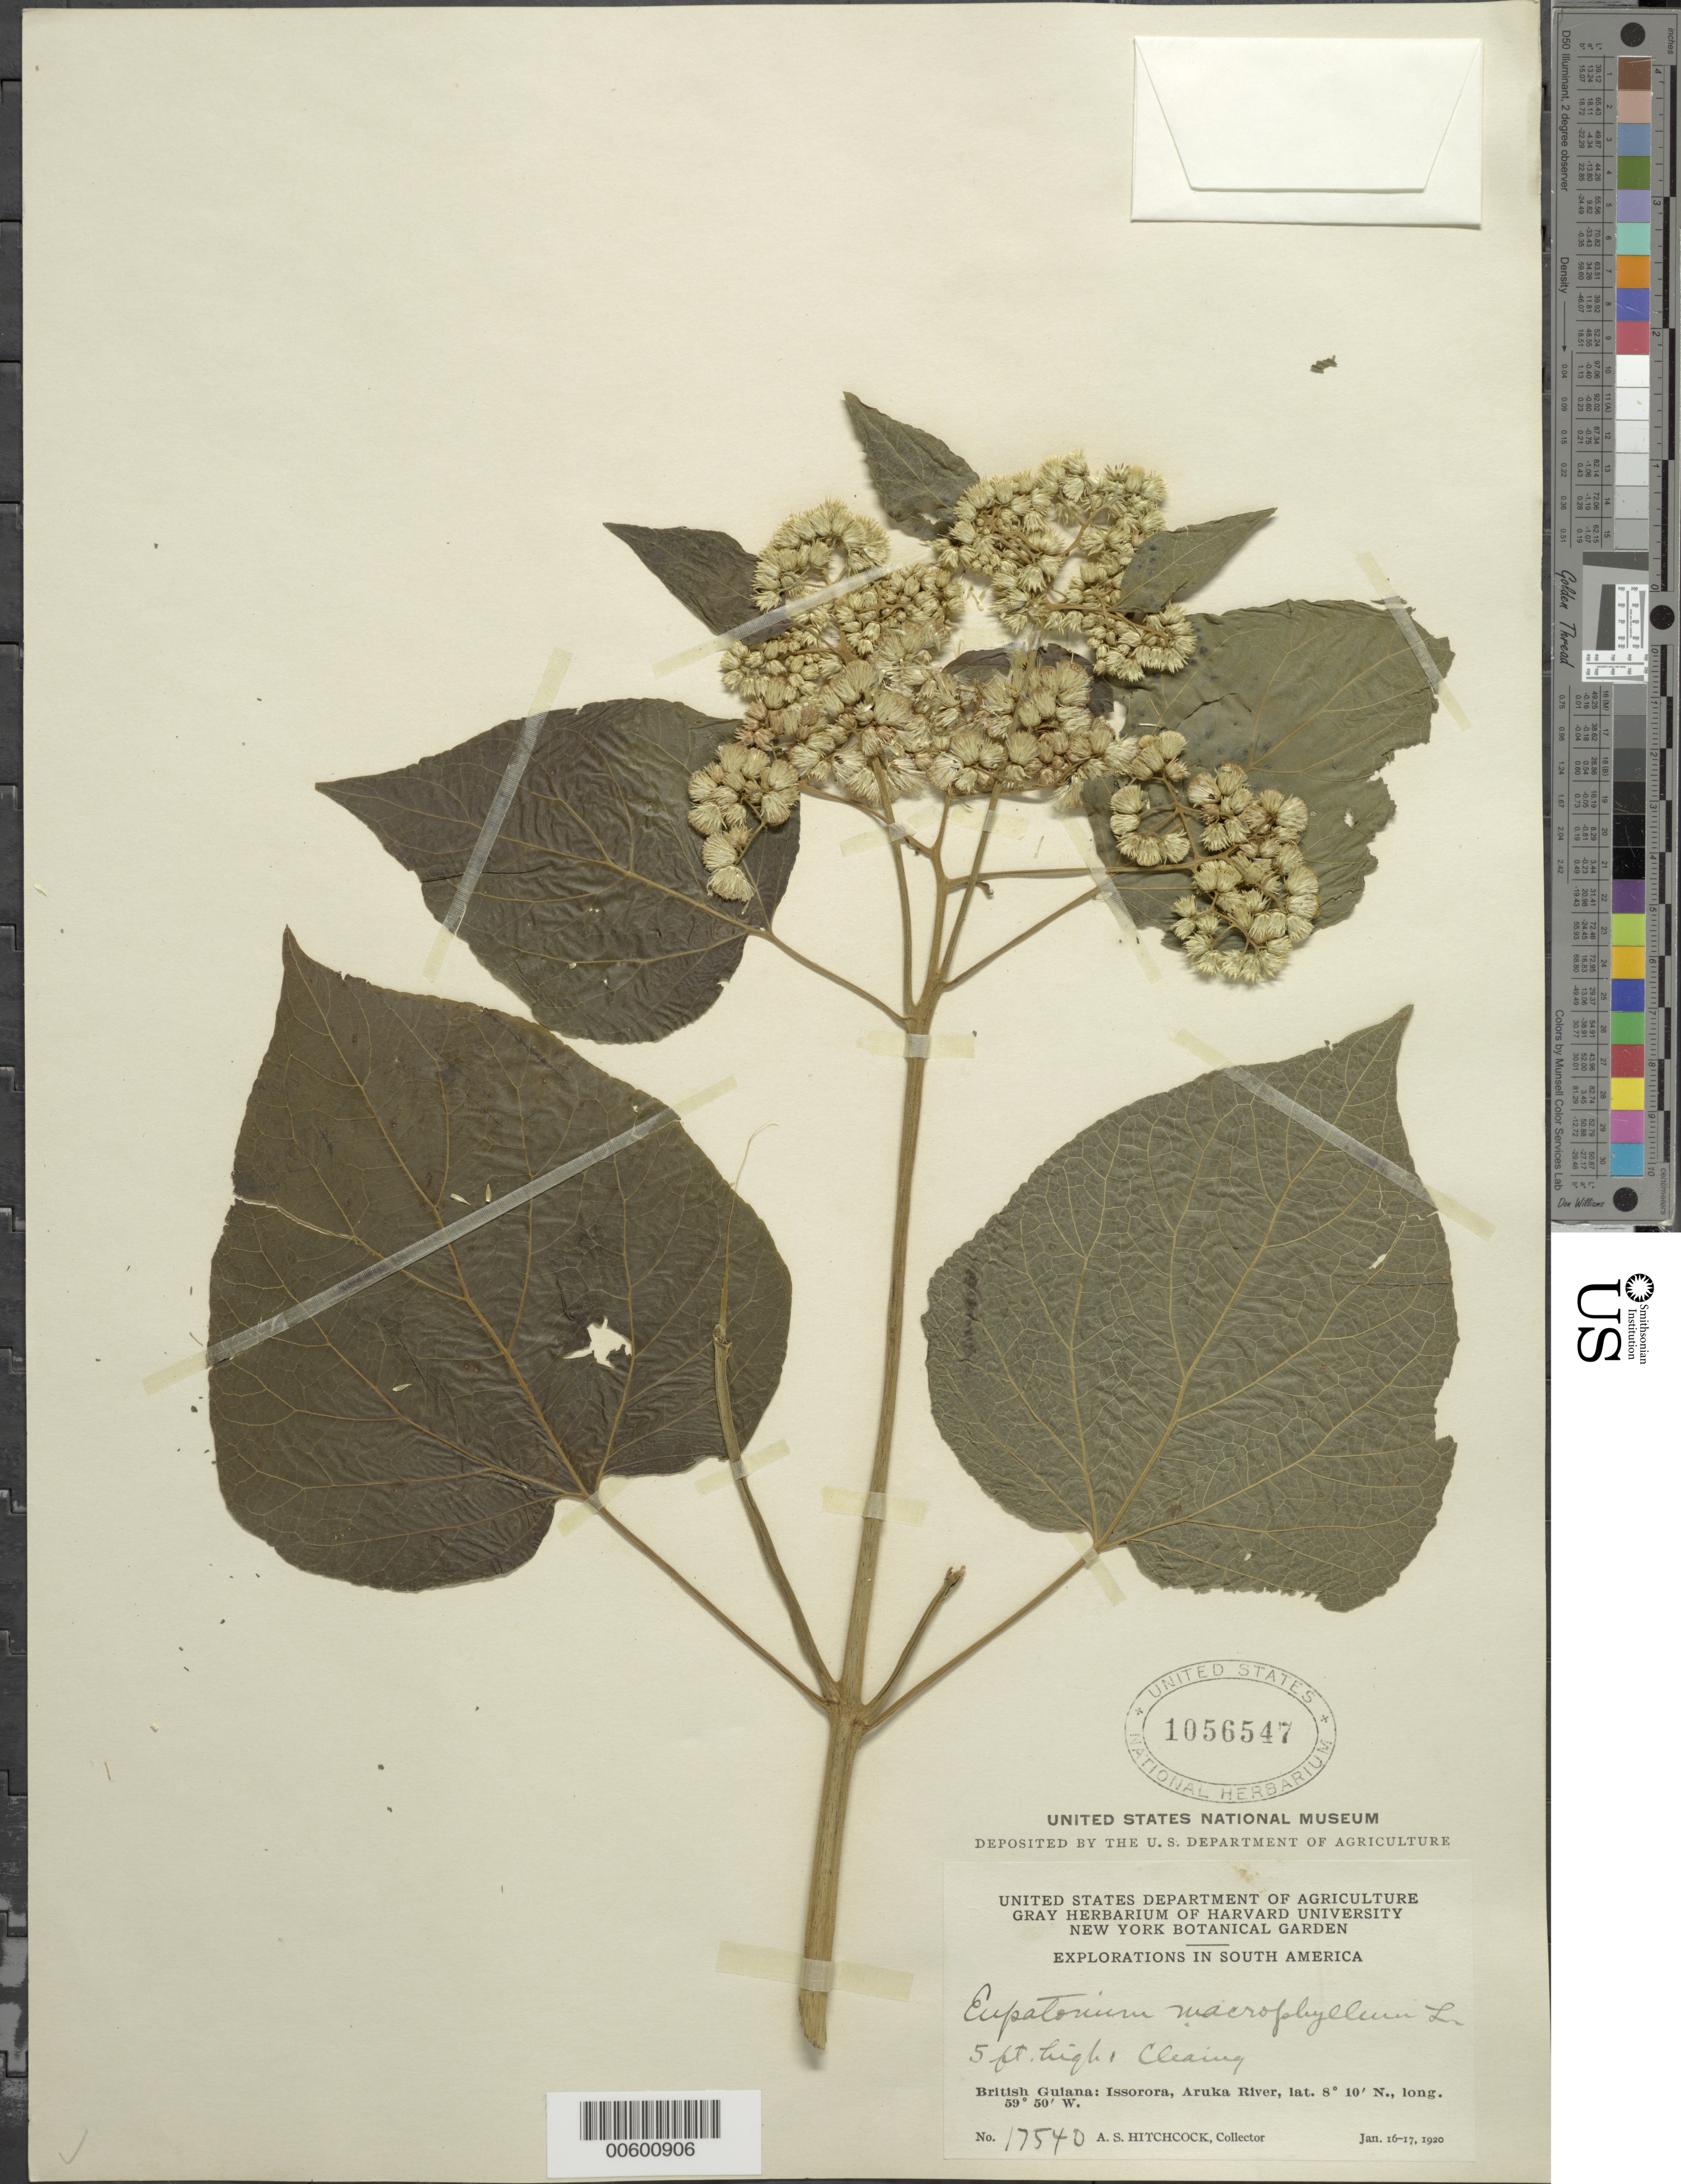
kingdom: Plantae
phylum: Tracheophyta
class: Magnoliopsida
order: Asterales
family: Asteraceae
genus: Hebeclinium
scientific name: Hebeclinium macrophyllum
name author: (L.) DC.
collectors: A. S. Hitchcock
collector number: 17540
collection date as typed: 16-Jan-20 to 17-Jan-20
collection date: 1920-01-16/1920-01-17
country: Guyana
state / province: Barima-Waini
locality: Issorora, vic of, on the Aruka River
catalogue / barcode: US 1056547